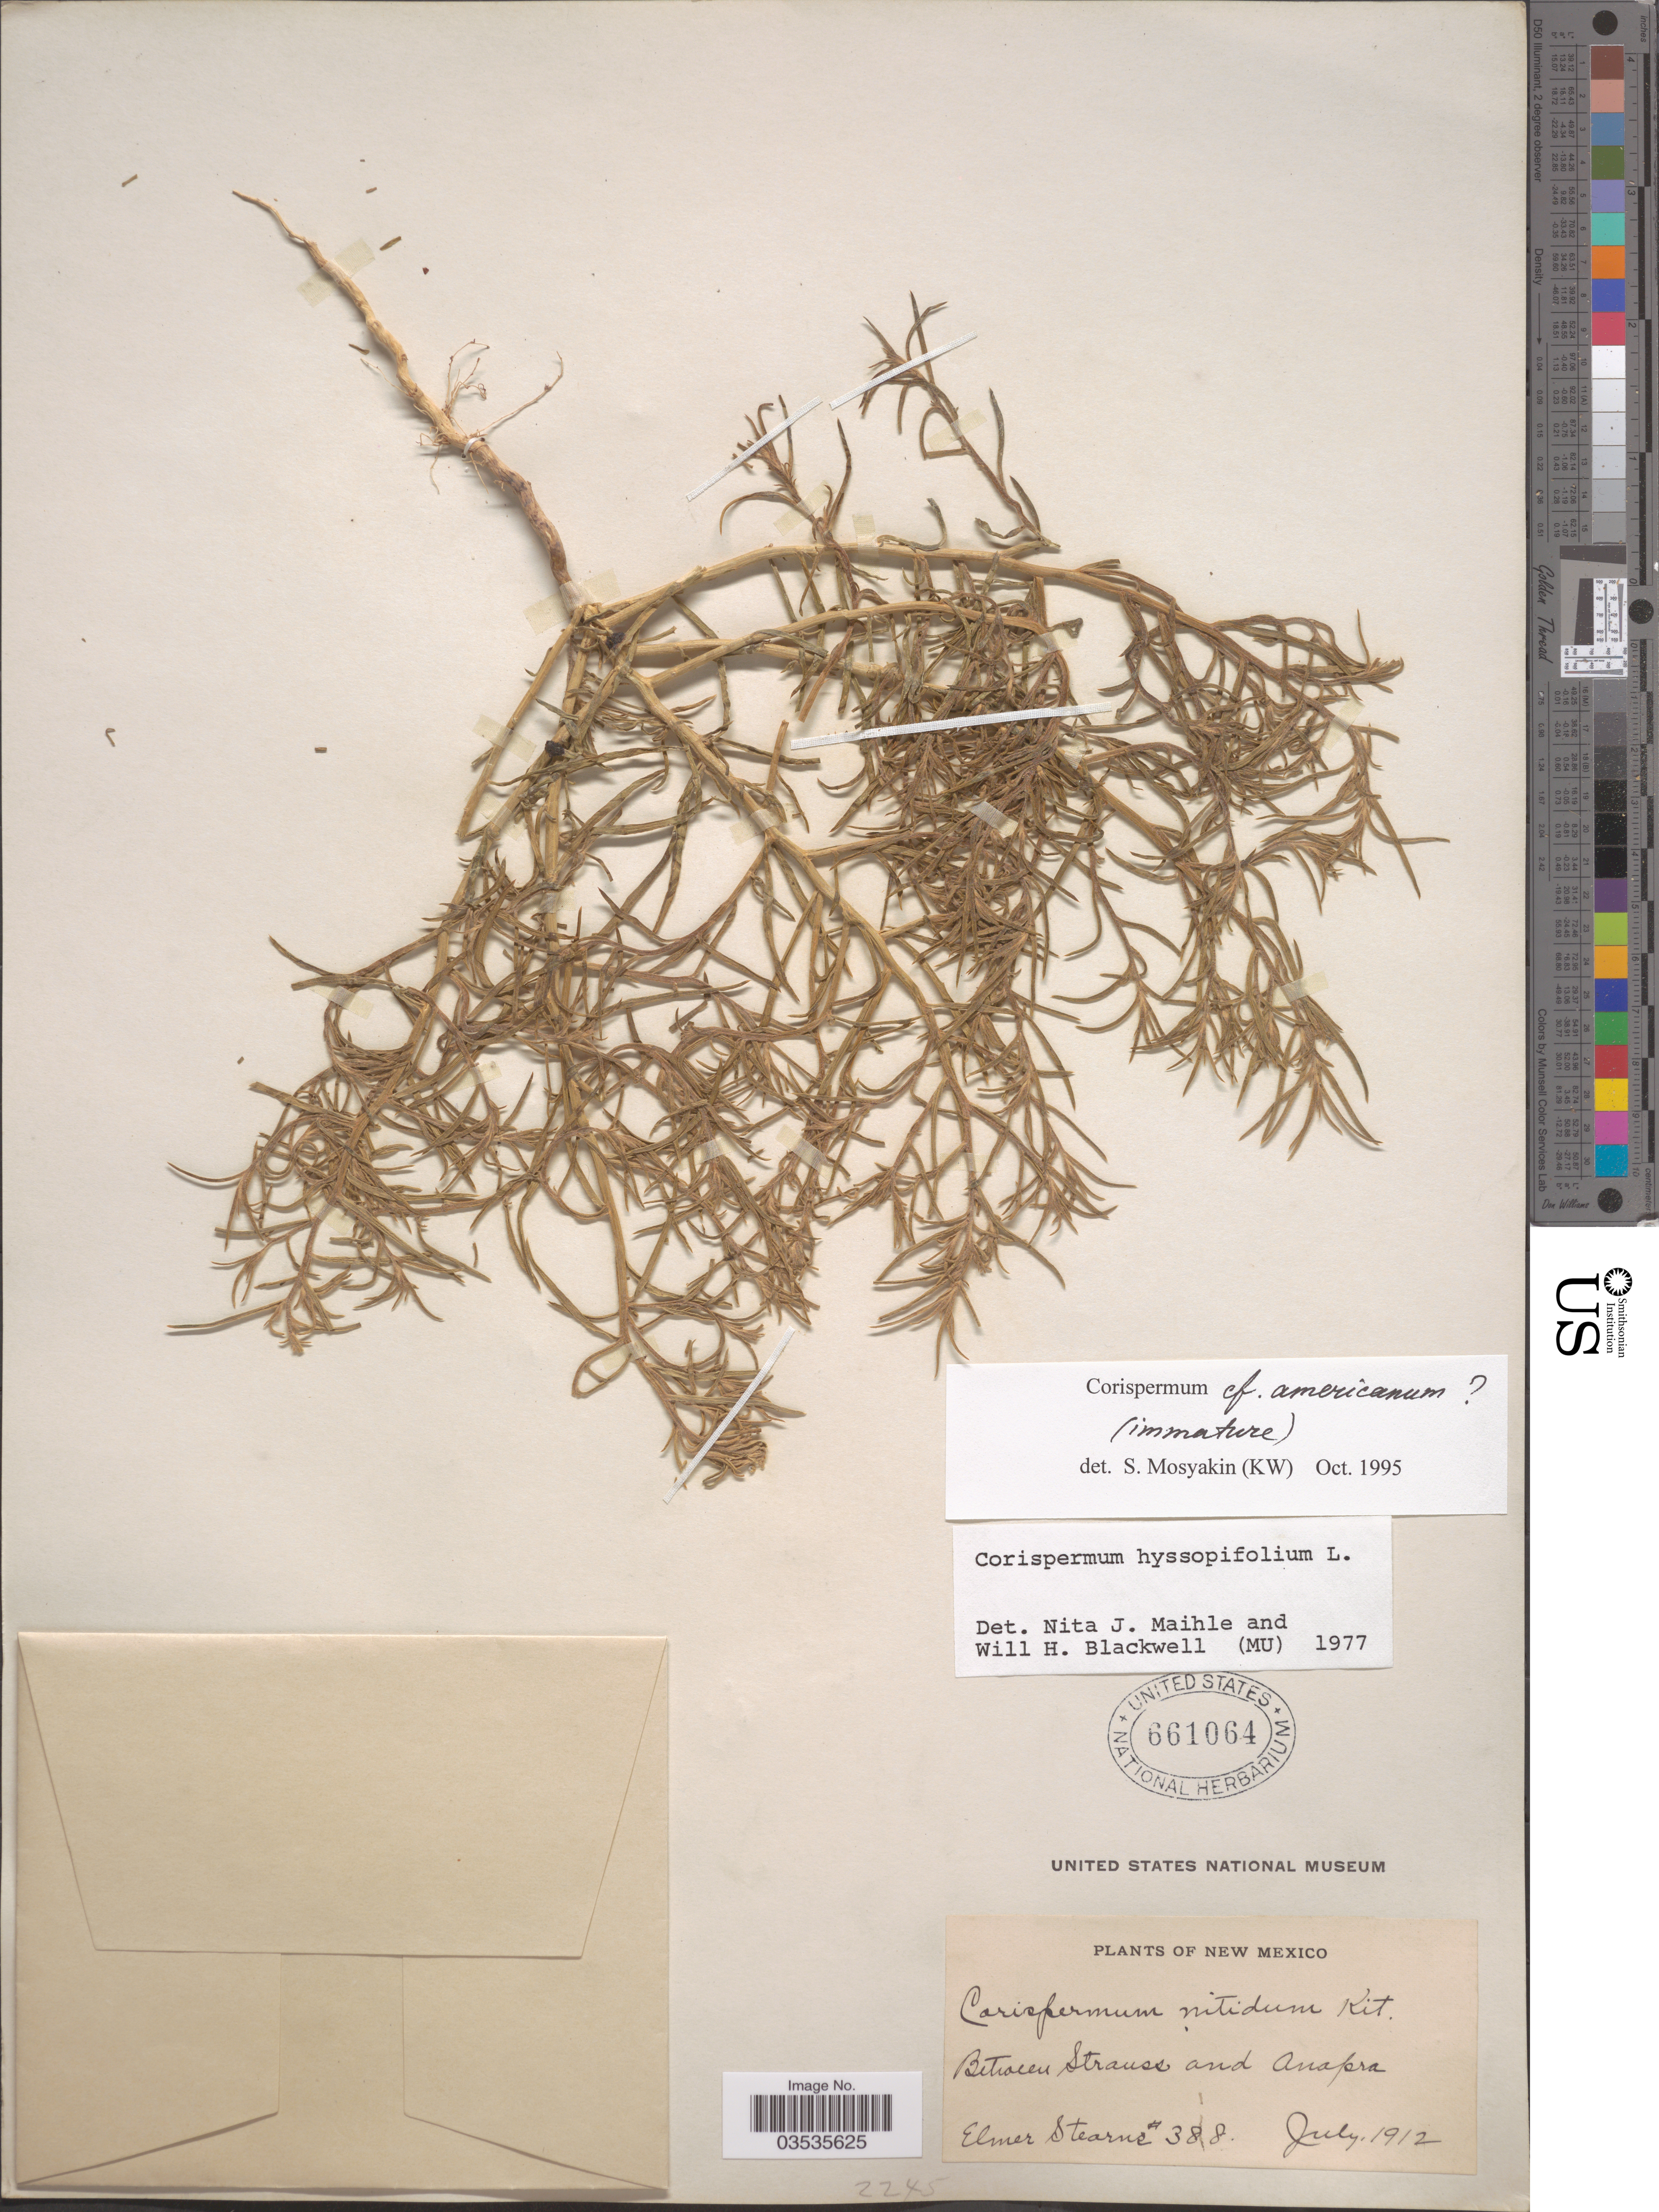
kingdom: Plantae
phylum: Tracheophyta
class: Magnoliopsida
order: Caryophyllales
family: Amaranthaceae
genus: Corispermum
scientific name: Corispermum americanum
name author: (Nutt.) Nutt.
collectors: E. Stearns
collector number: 388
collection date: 1912-07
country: United States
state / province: New Mexico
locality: Between Strauss and Anapra.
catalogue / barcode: US 661064